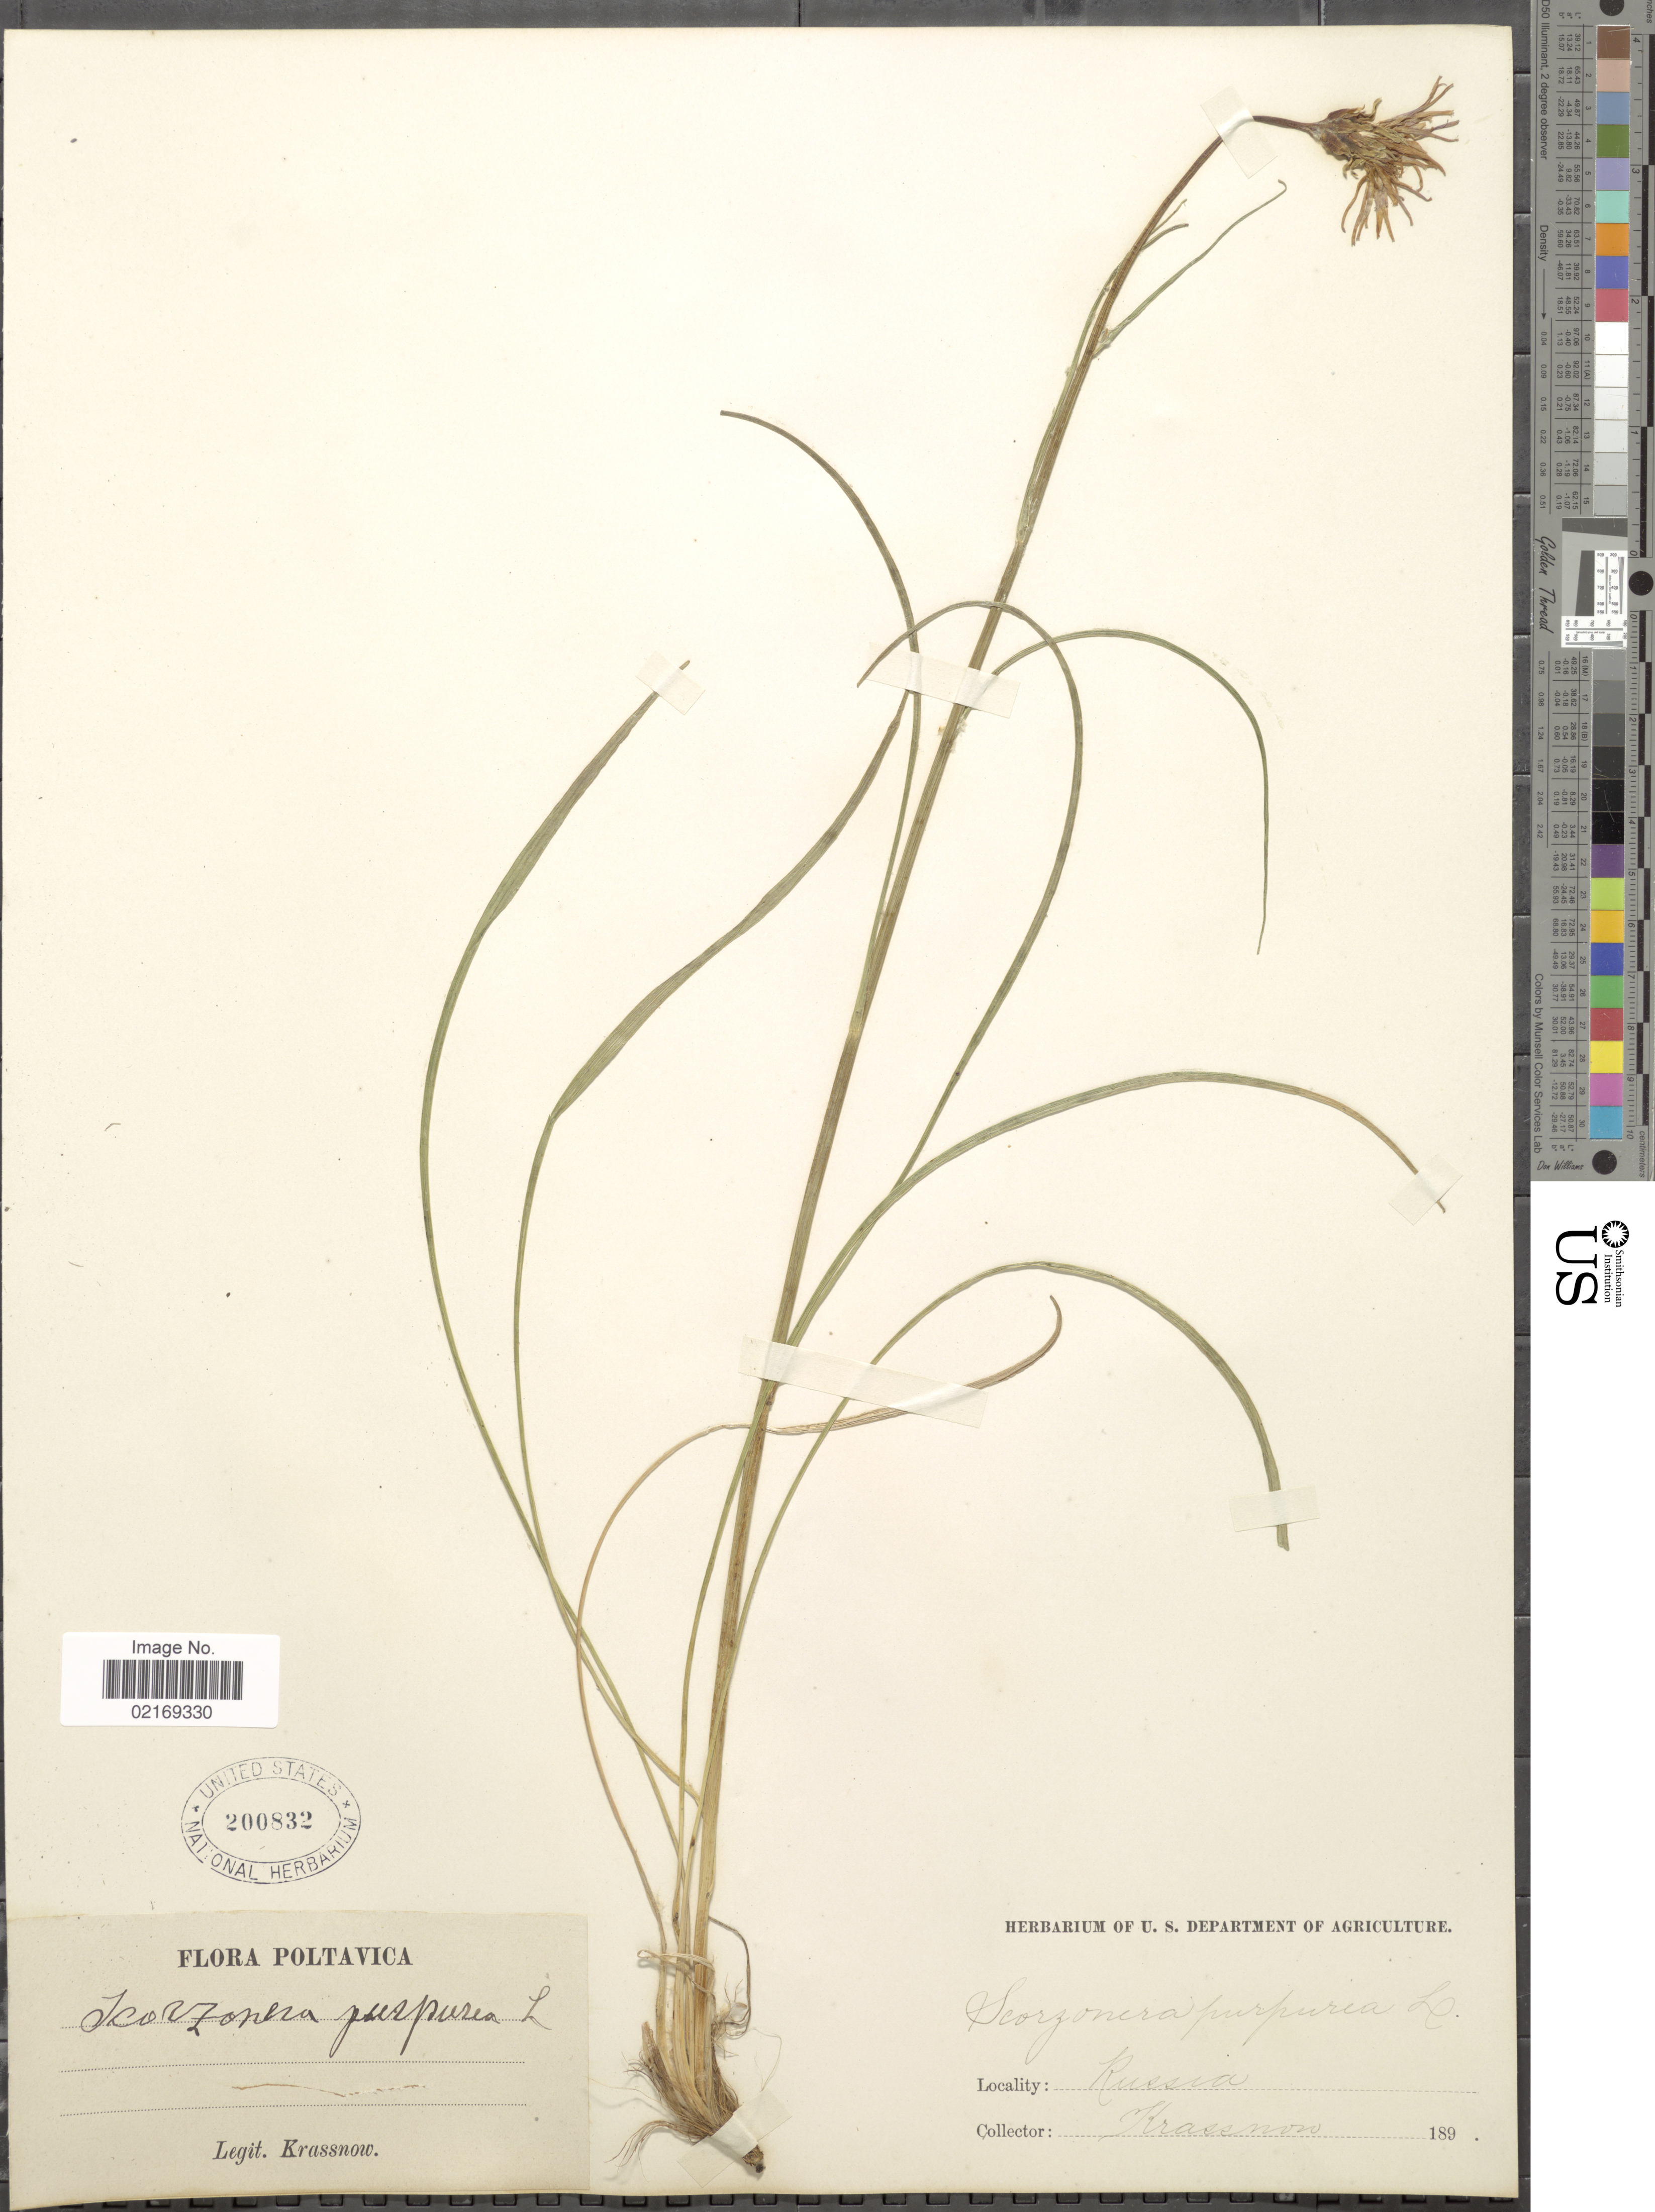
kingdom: Plantae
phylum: Tracheophyta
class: Magnoliopsida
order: Asterales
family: Asteraceae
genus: Scorzonera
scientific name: Scorzonera purpurea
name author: L.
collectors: -. Krassnow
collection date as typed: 189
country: Ukraine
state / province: Poltava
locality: Russia, Poltavica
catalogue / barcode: US 200832